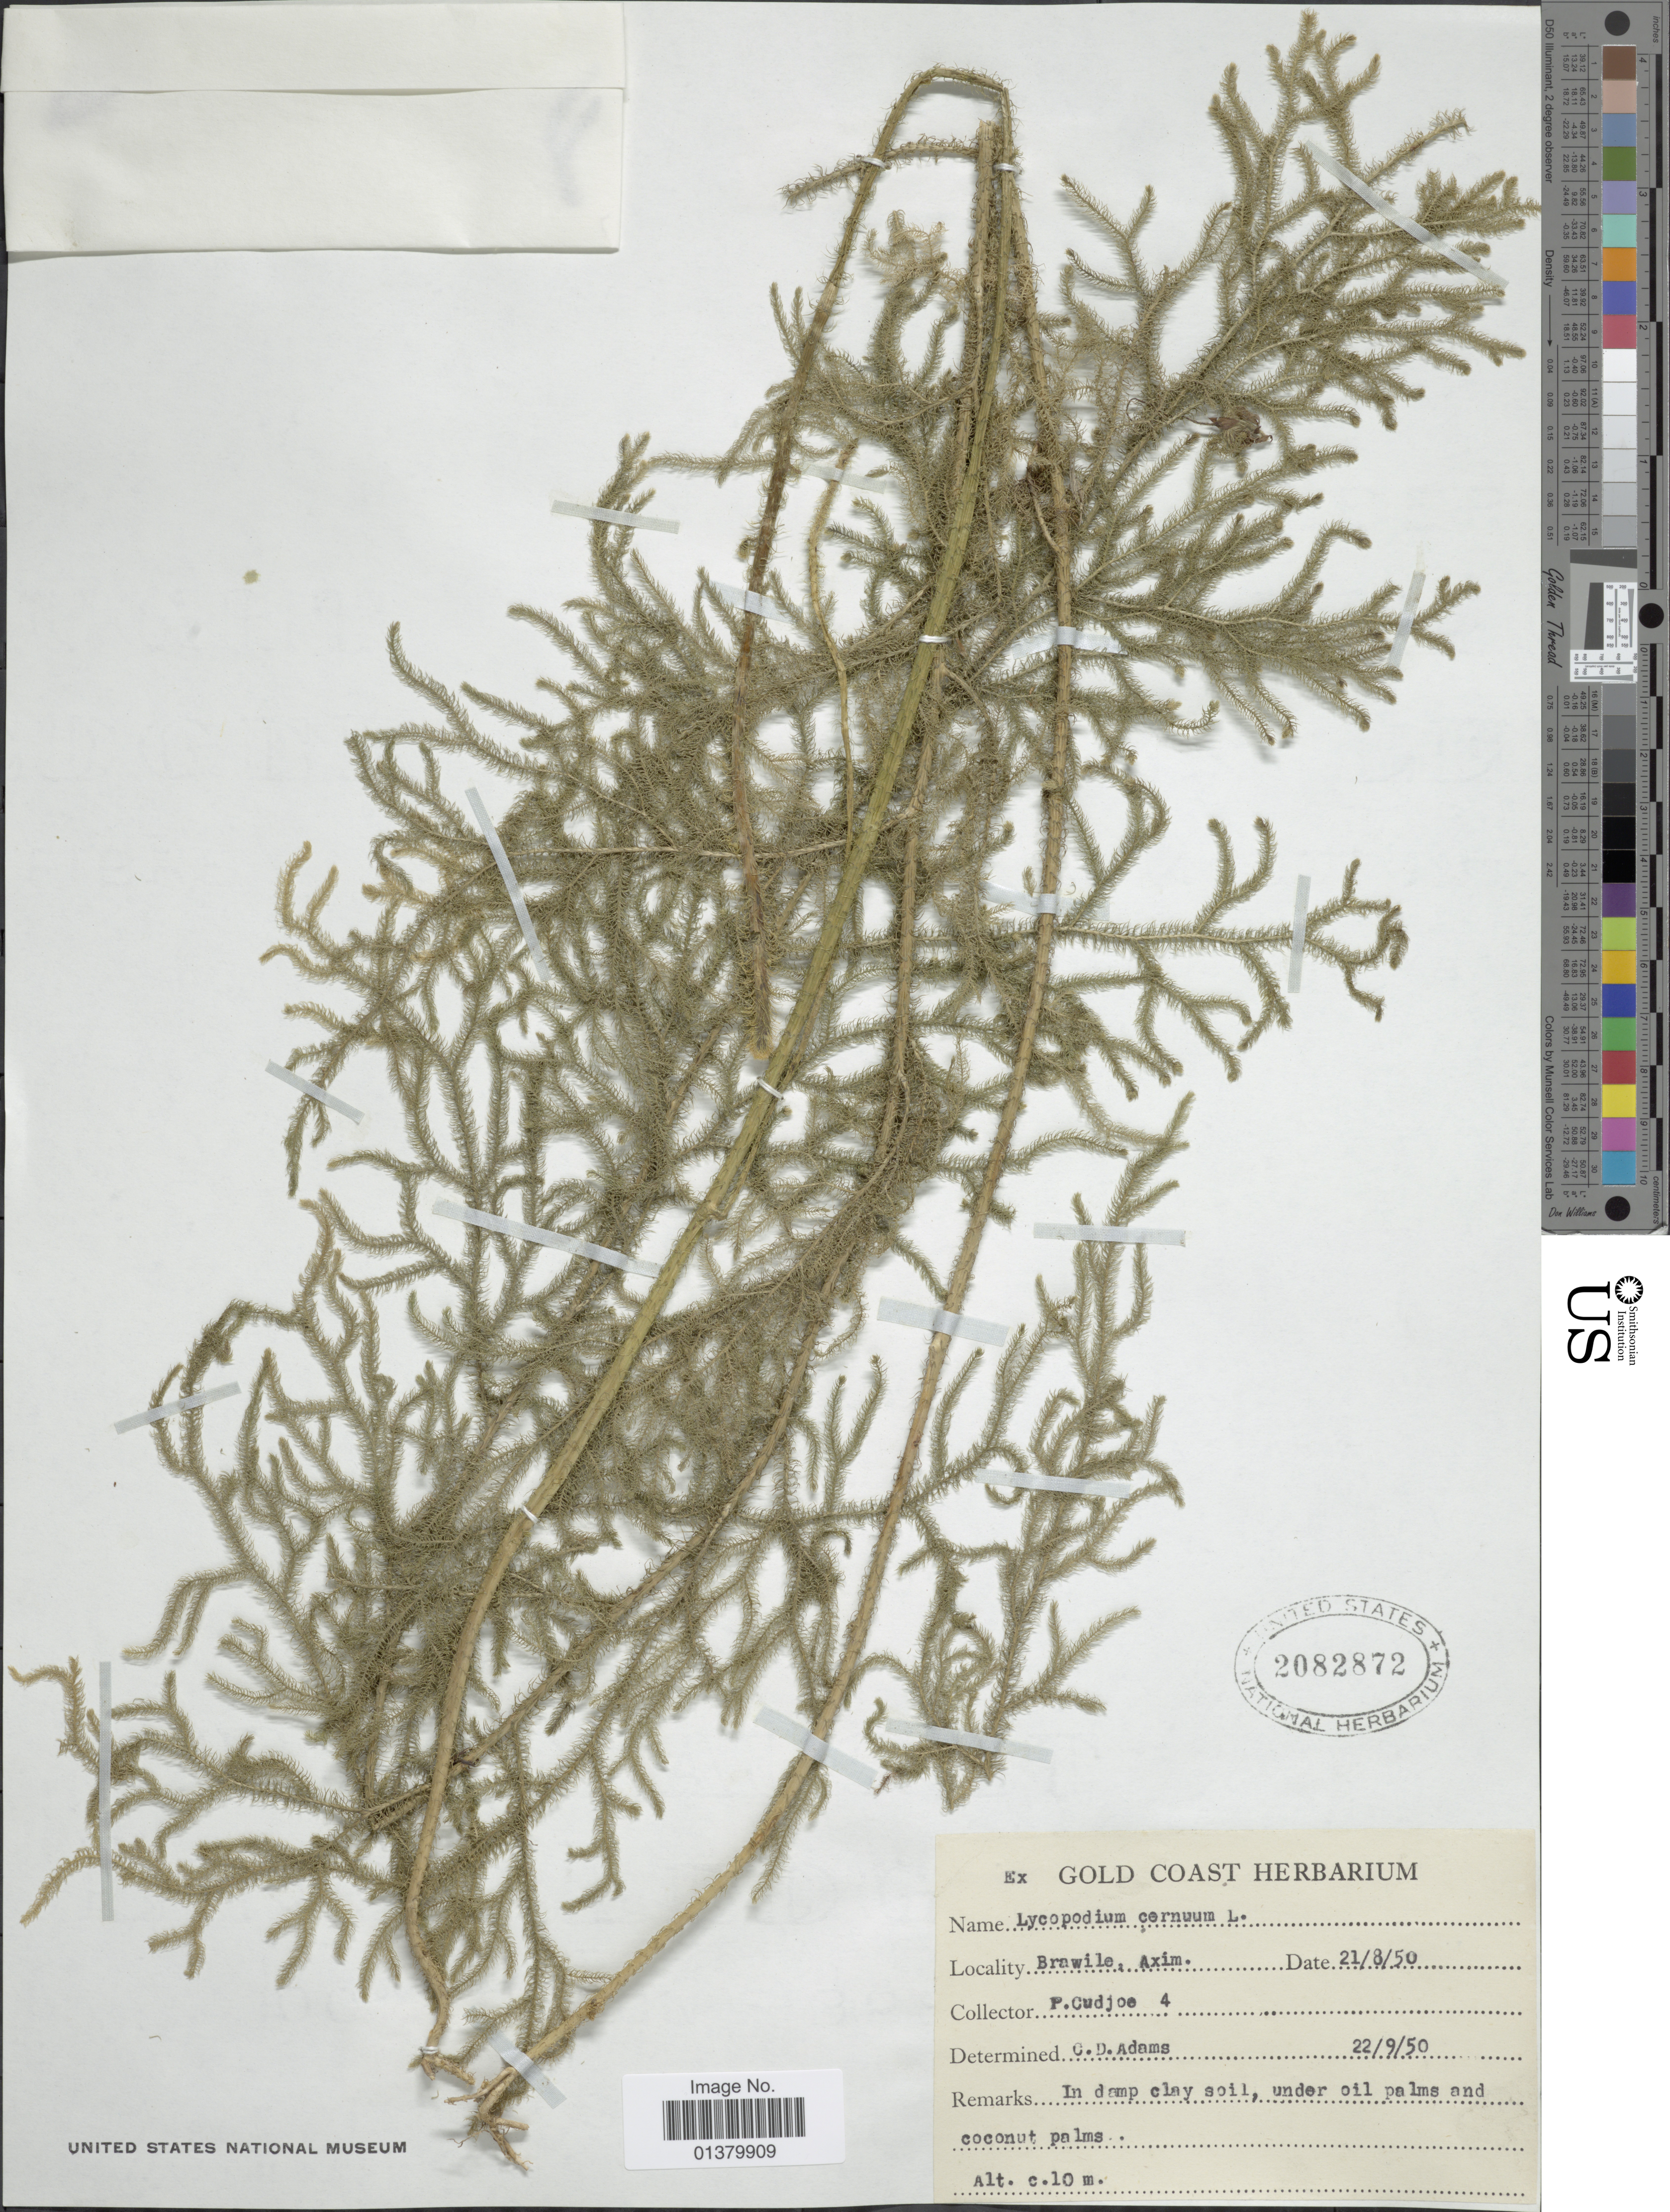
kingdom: Plantae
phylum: Tracheophyta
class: Lycopodiopsida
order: Lycopodiales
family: Lycopodiaceae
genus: Palhinhaea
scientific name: Palhinhaea cernua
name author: (L.) Vasc. & Franco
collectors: P. Cudjoe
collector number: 4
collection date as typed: Transcribed d/m/y: 21/8/50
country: Ghana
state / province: Western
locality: Brawile, Axim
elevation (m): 10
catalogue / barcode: US 2082872